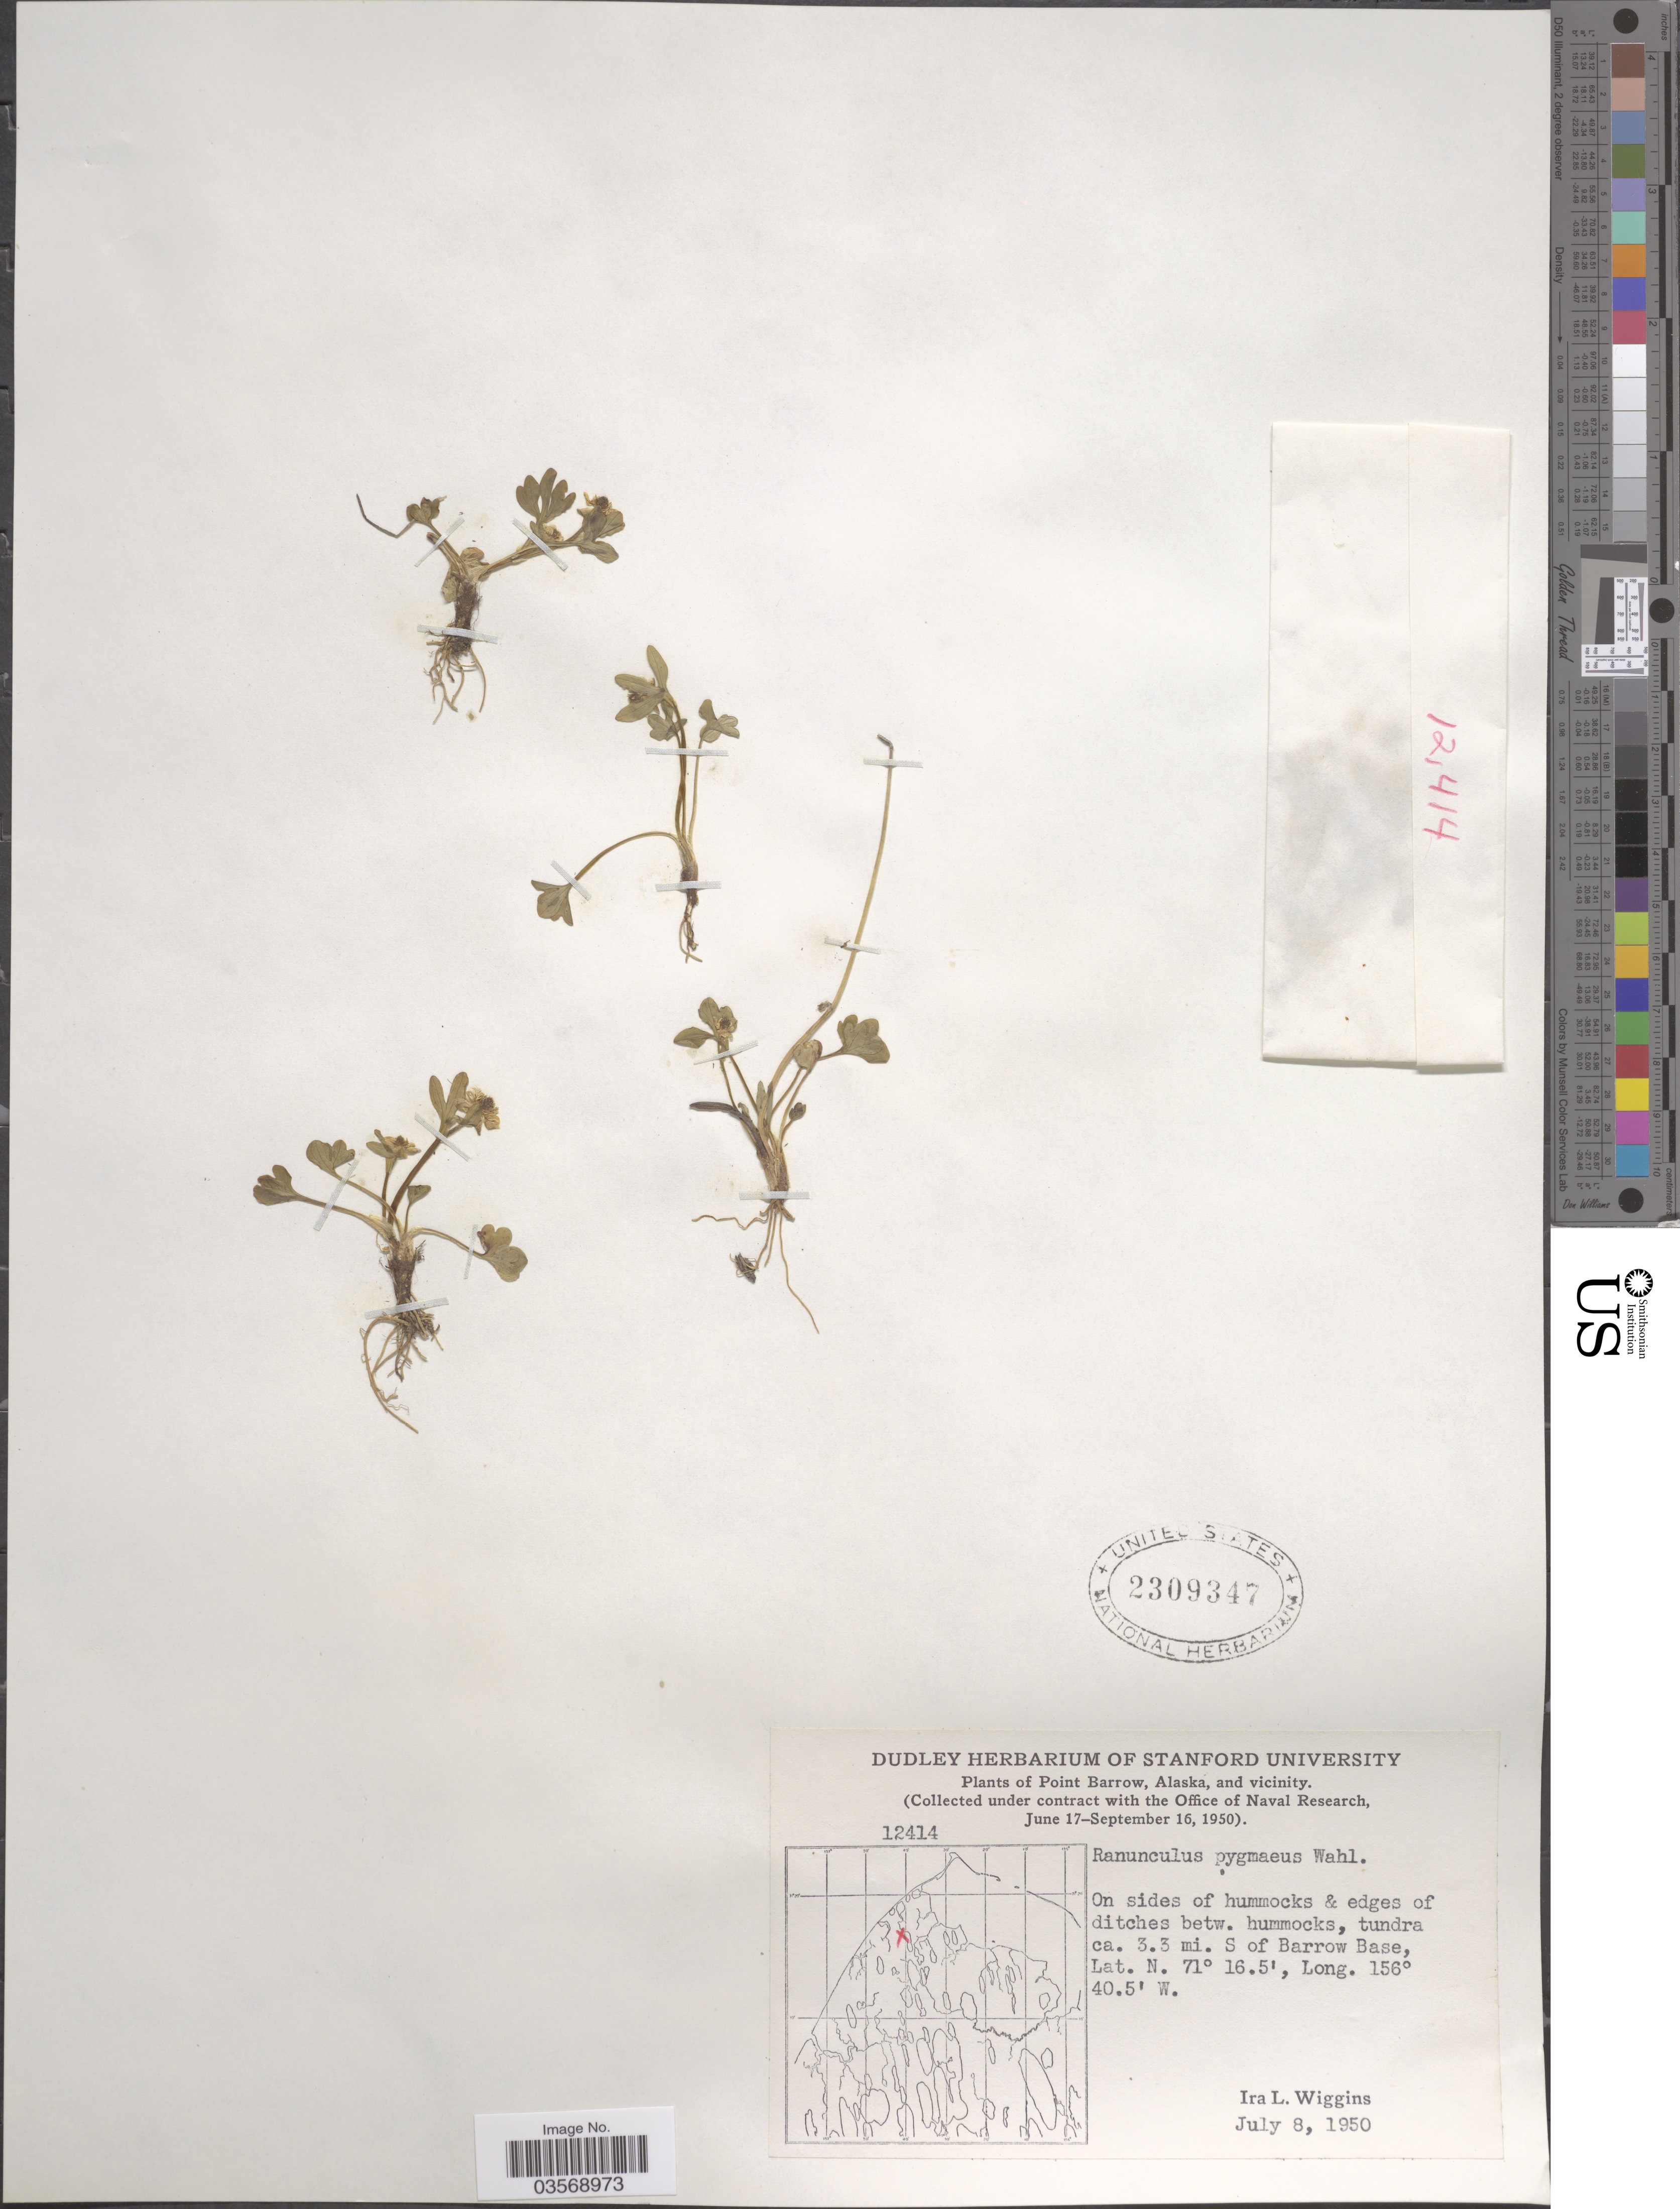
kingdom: Plantae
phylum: Tracheophyta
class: Magnoliopsida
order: Ranunculales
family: Ranunculaceae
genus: Ranunculus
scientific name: Ranunculus pygmaeus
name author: Wahlenb.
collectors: I. L. Wiggins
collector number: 12414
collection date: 1950-07-08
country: United States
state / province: Alaska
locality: Point Barrow, Alaska, and vicinity. Ca. 3.3 mi. S of Barrow Base.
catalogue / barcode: US 2309347